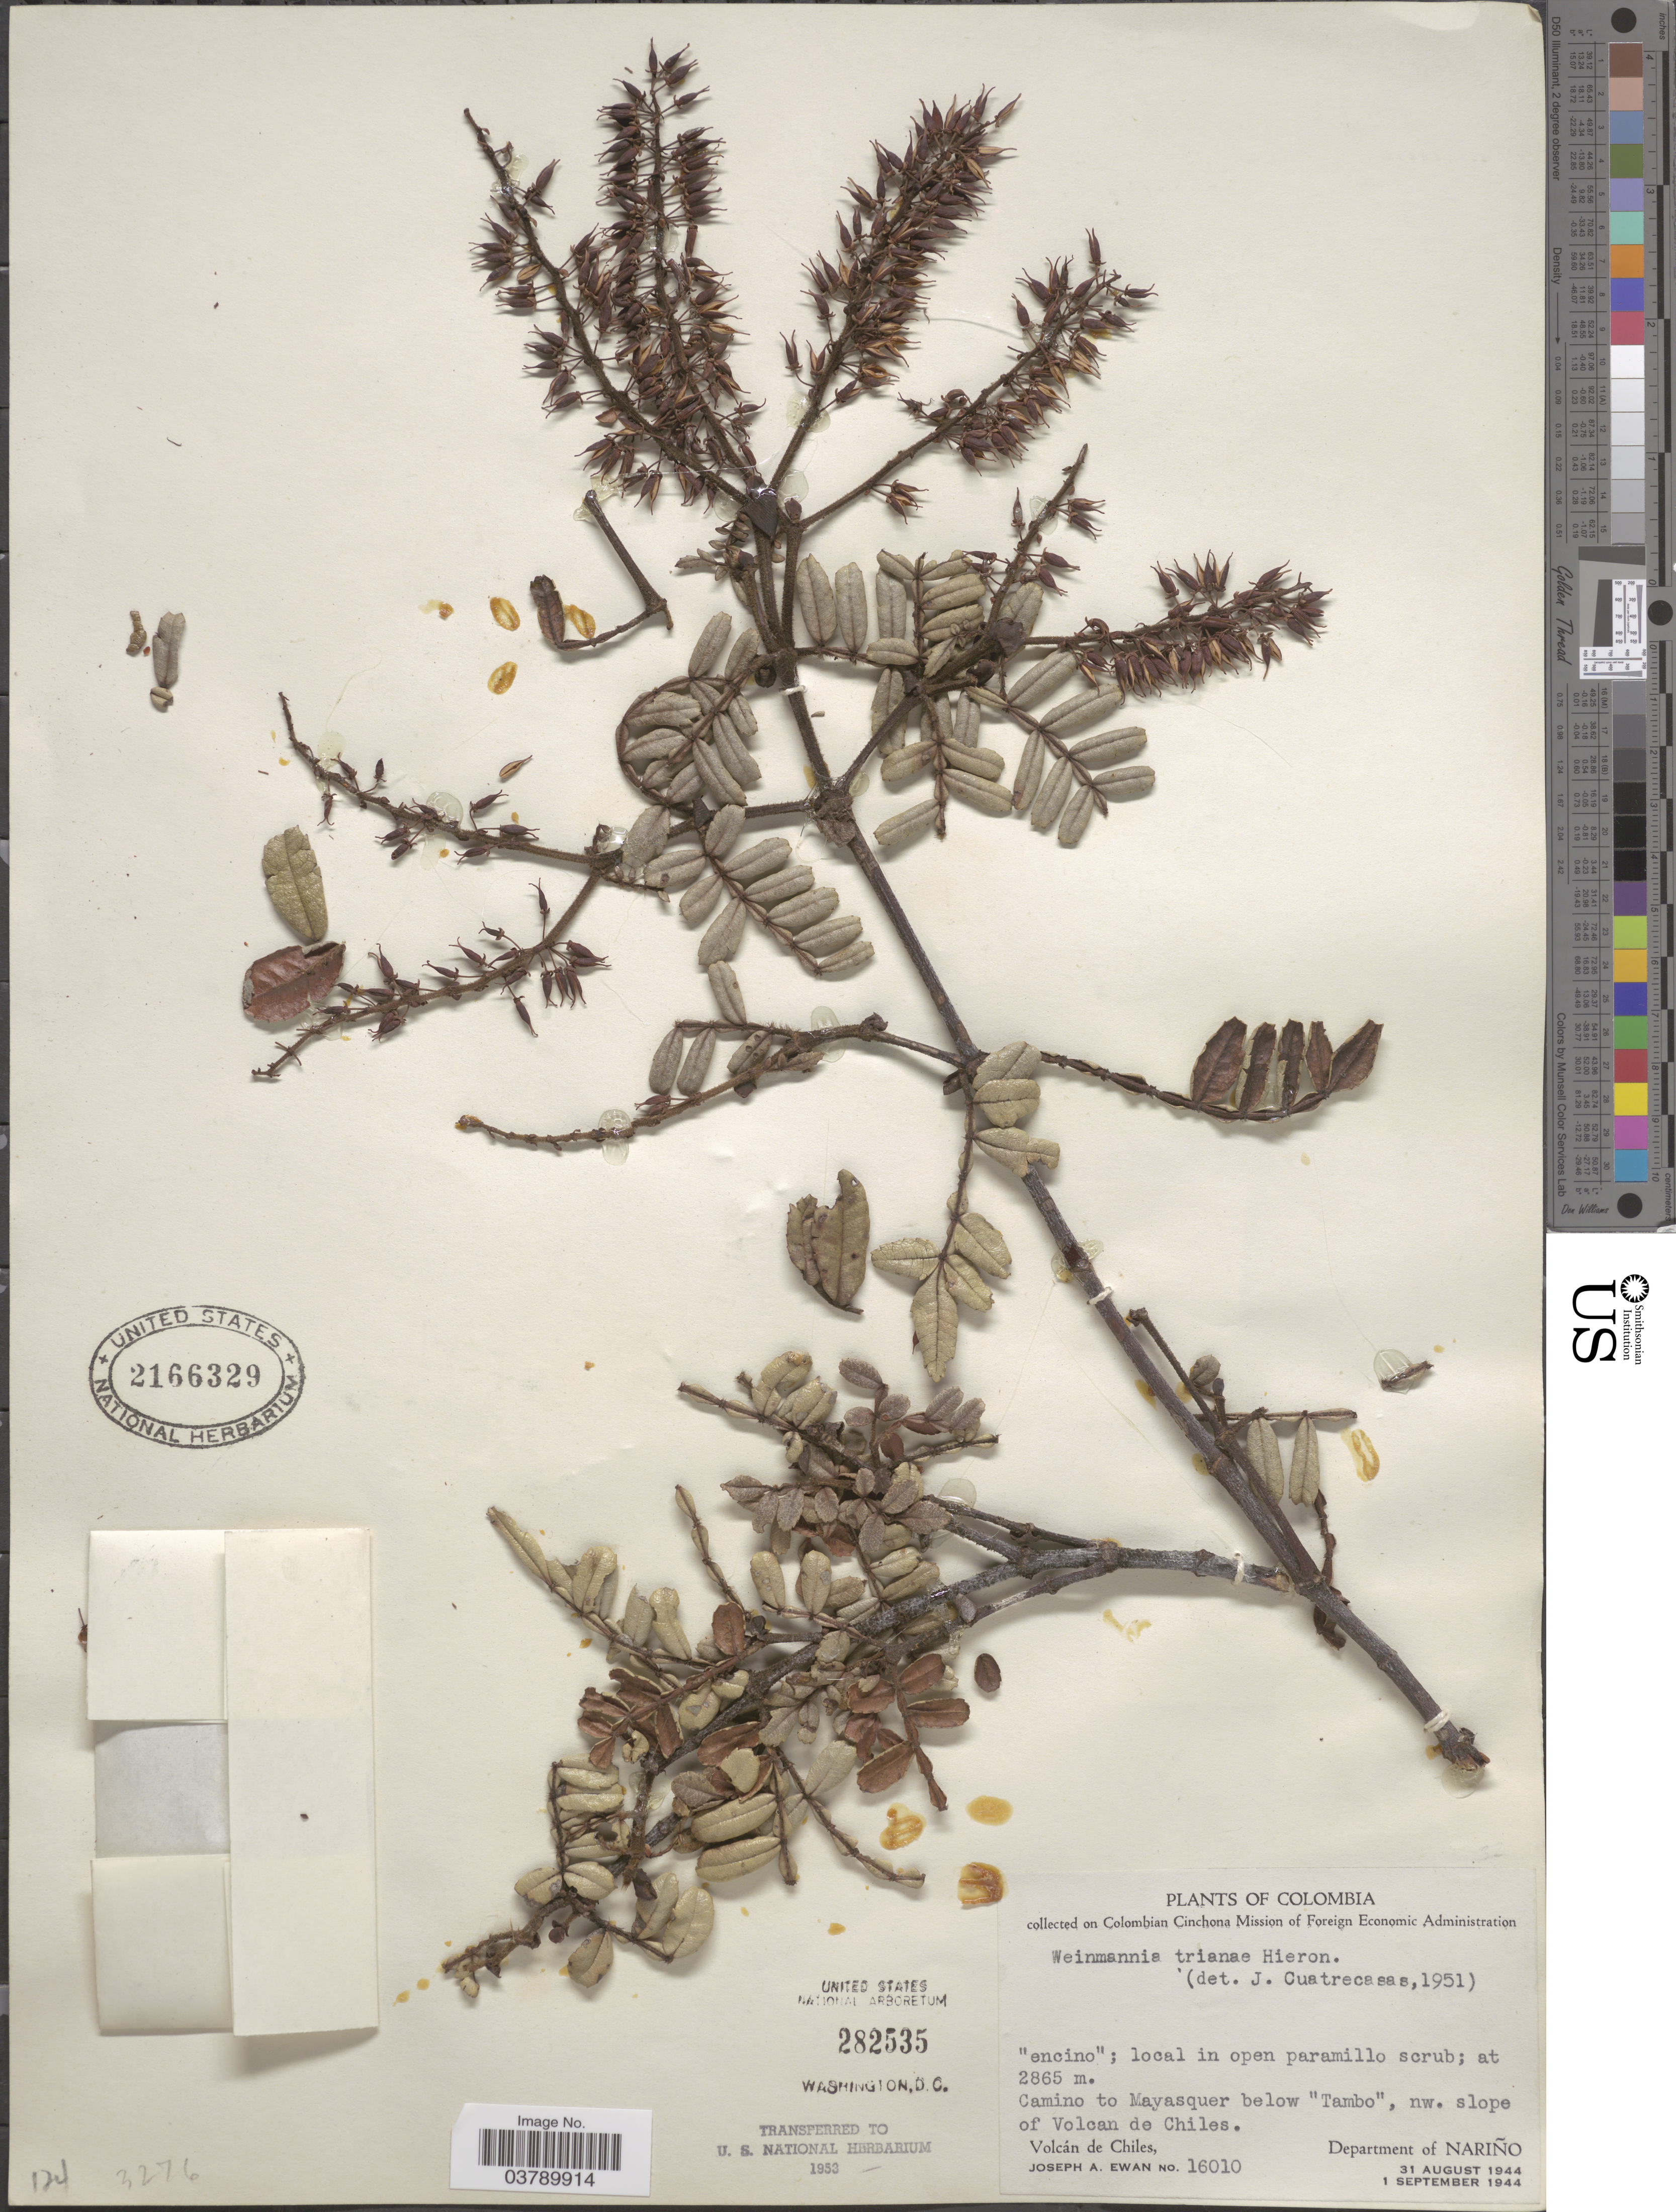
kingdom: Plantae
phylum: Tracheophyta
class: Magnoliopsida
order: Oxalidales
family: Cunoniaceae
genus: Weinmannia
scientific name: Weinmannia trianaea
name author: Wedd.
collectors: J. A. Ewan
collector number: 16010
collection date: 1944-08-31/1944-09-01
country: Colombia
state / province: Nariño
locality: Camino to Mayasquer below "Tambo", nw. slope of Volcan de Chiles. Volcán de Chiles. Department of Nariño.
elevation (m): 2865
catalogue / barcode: US 2166329